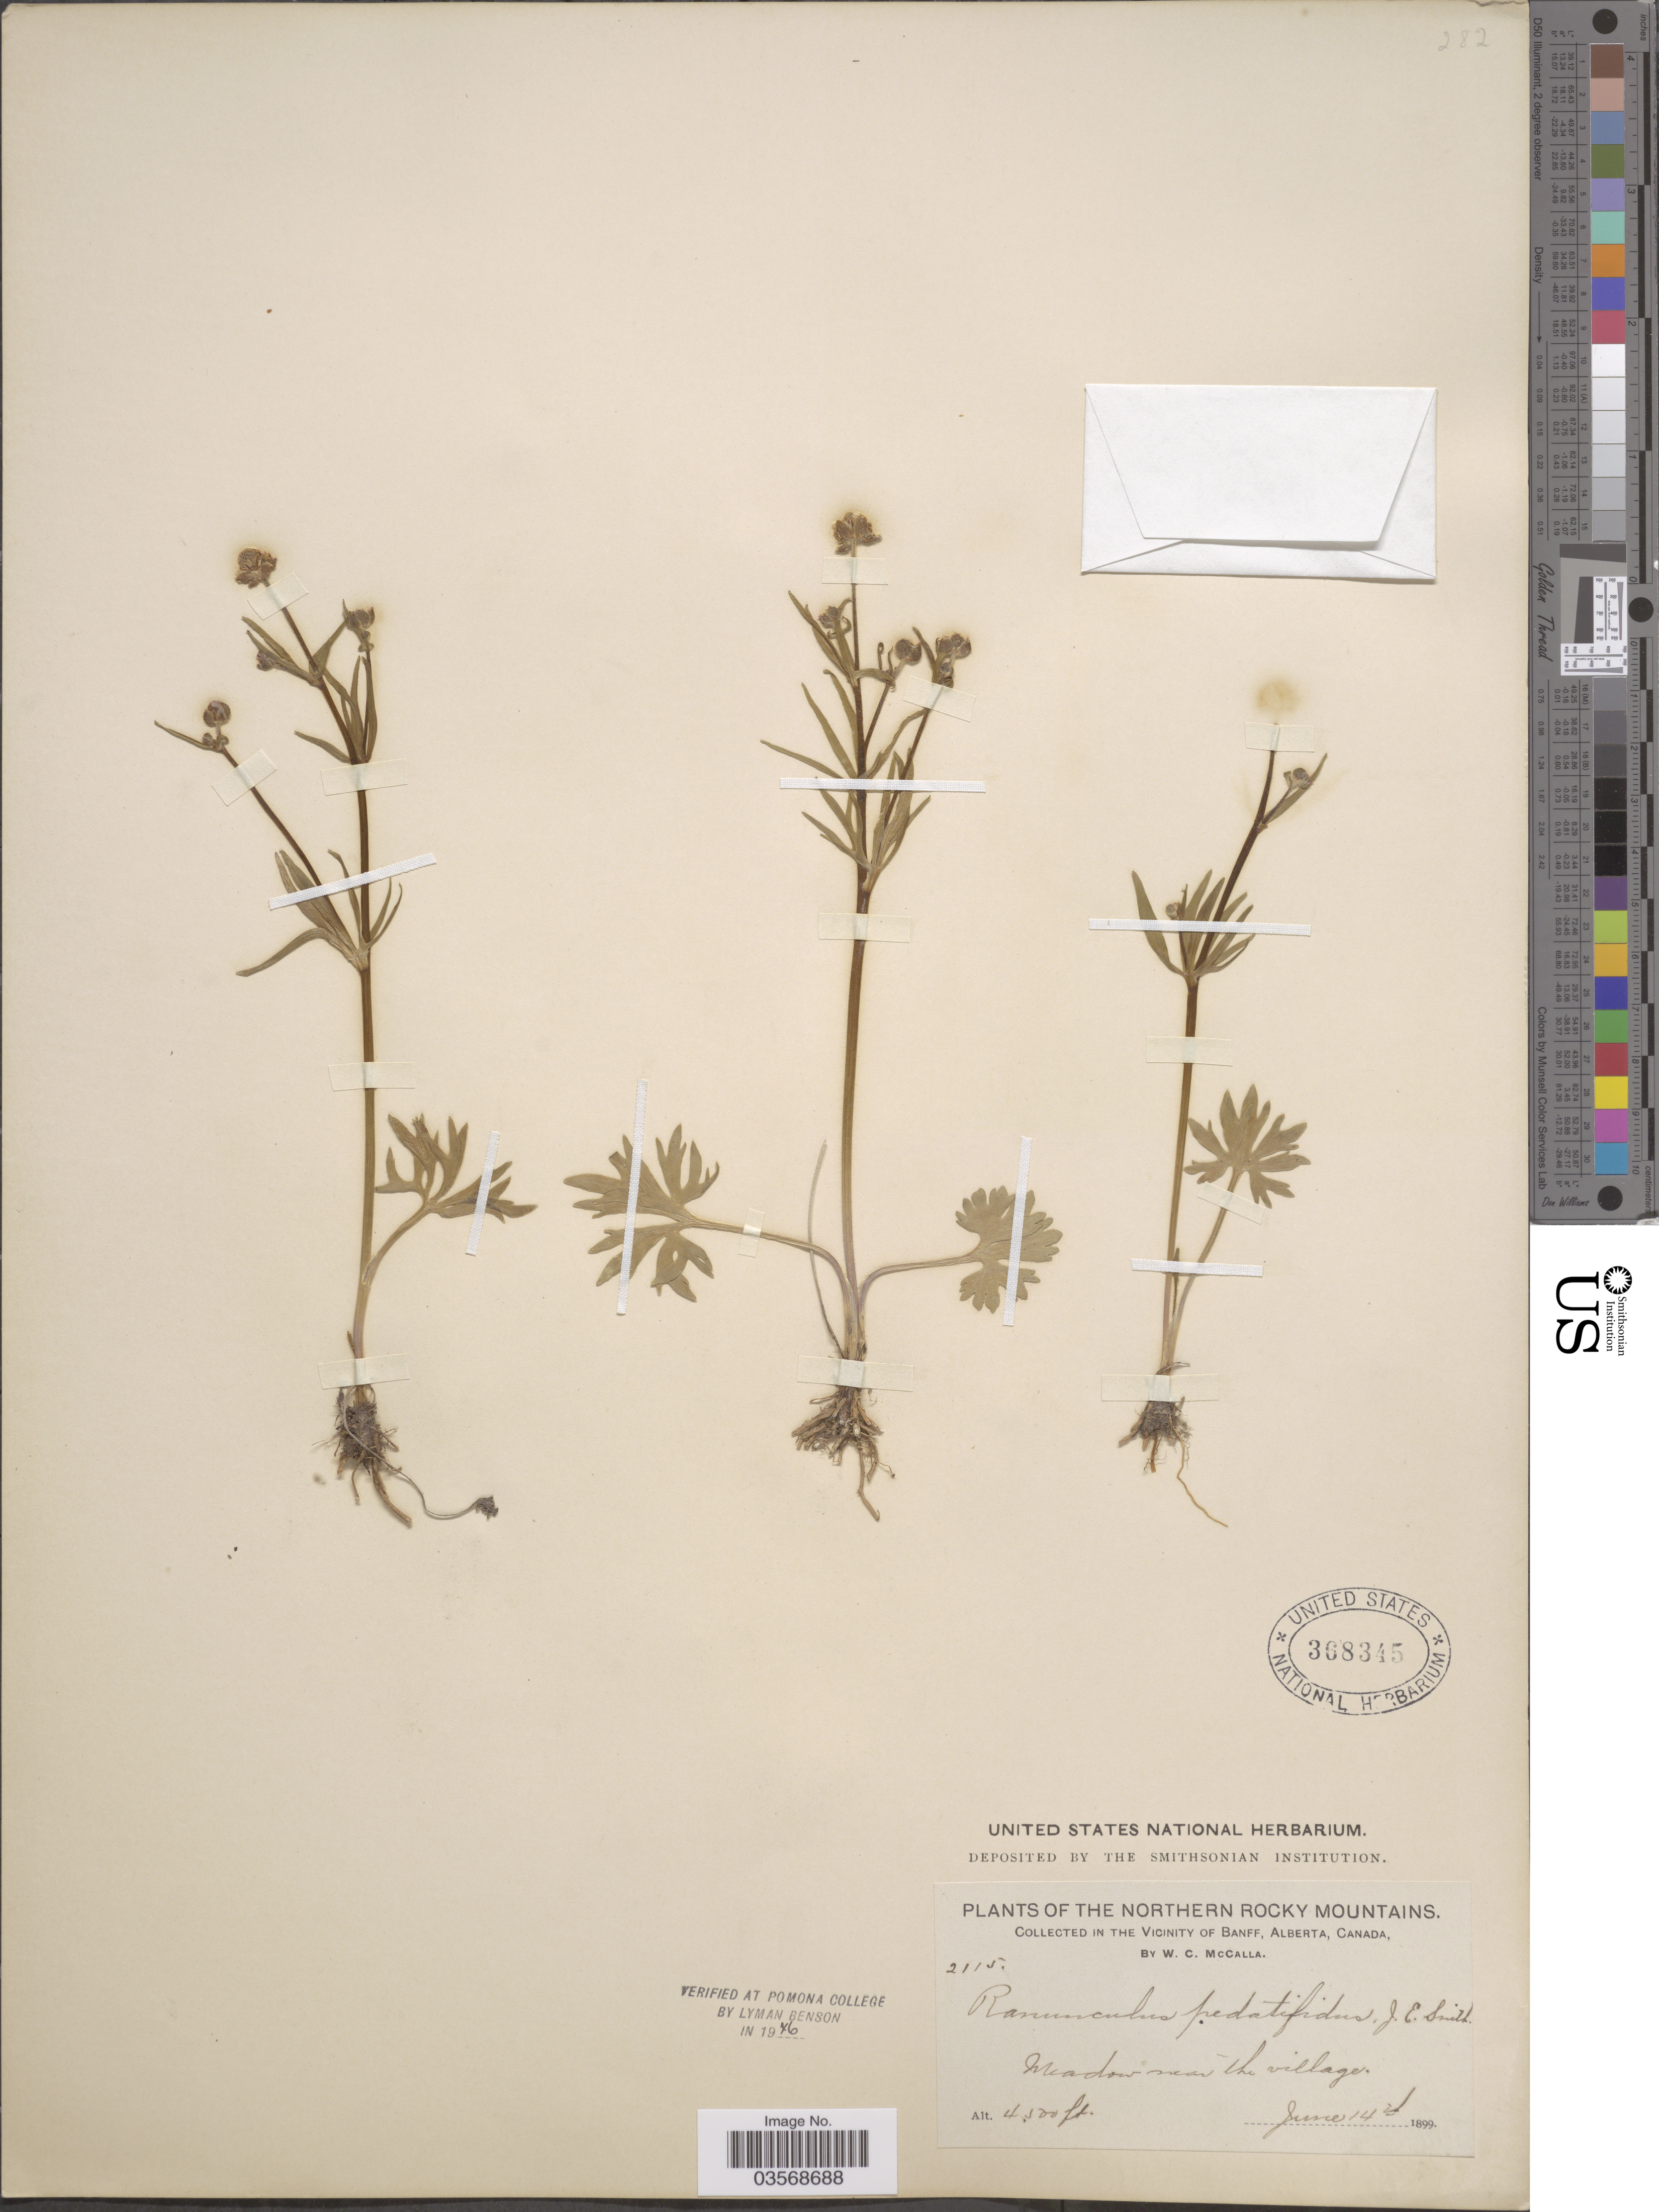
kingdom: Plantae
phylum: Tracheophyta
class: Magnoliopsida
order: Ranunculales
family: Ranunculaceae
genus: Ranunculus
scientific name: Ranunculus pedatifidus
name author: Sm.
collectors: W. McCalla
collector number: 2115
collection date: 1899-06-14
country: Canada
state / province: Alberta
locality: The Northern Rocky Mountains. In the Vicinity of Banff. Meadow near the villages.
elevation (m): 1372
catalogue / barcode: US 368345